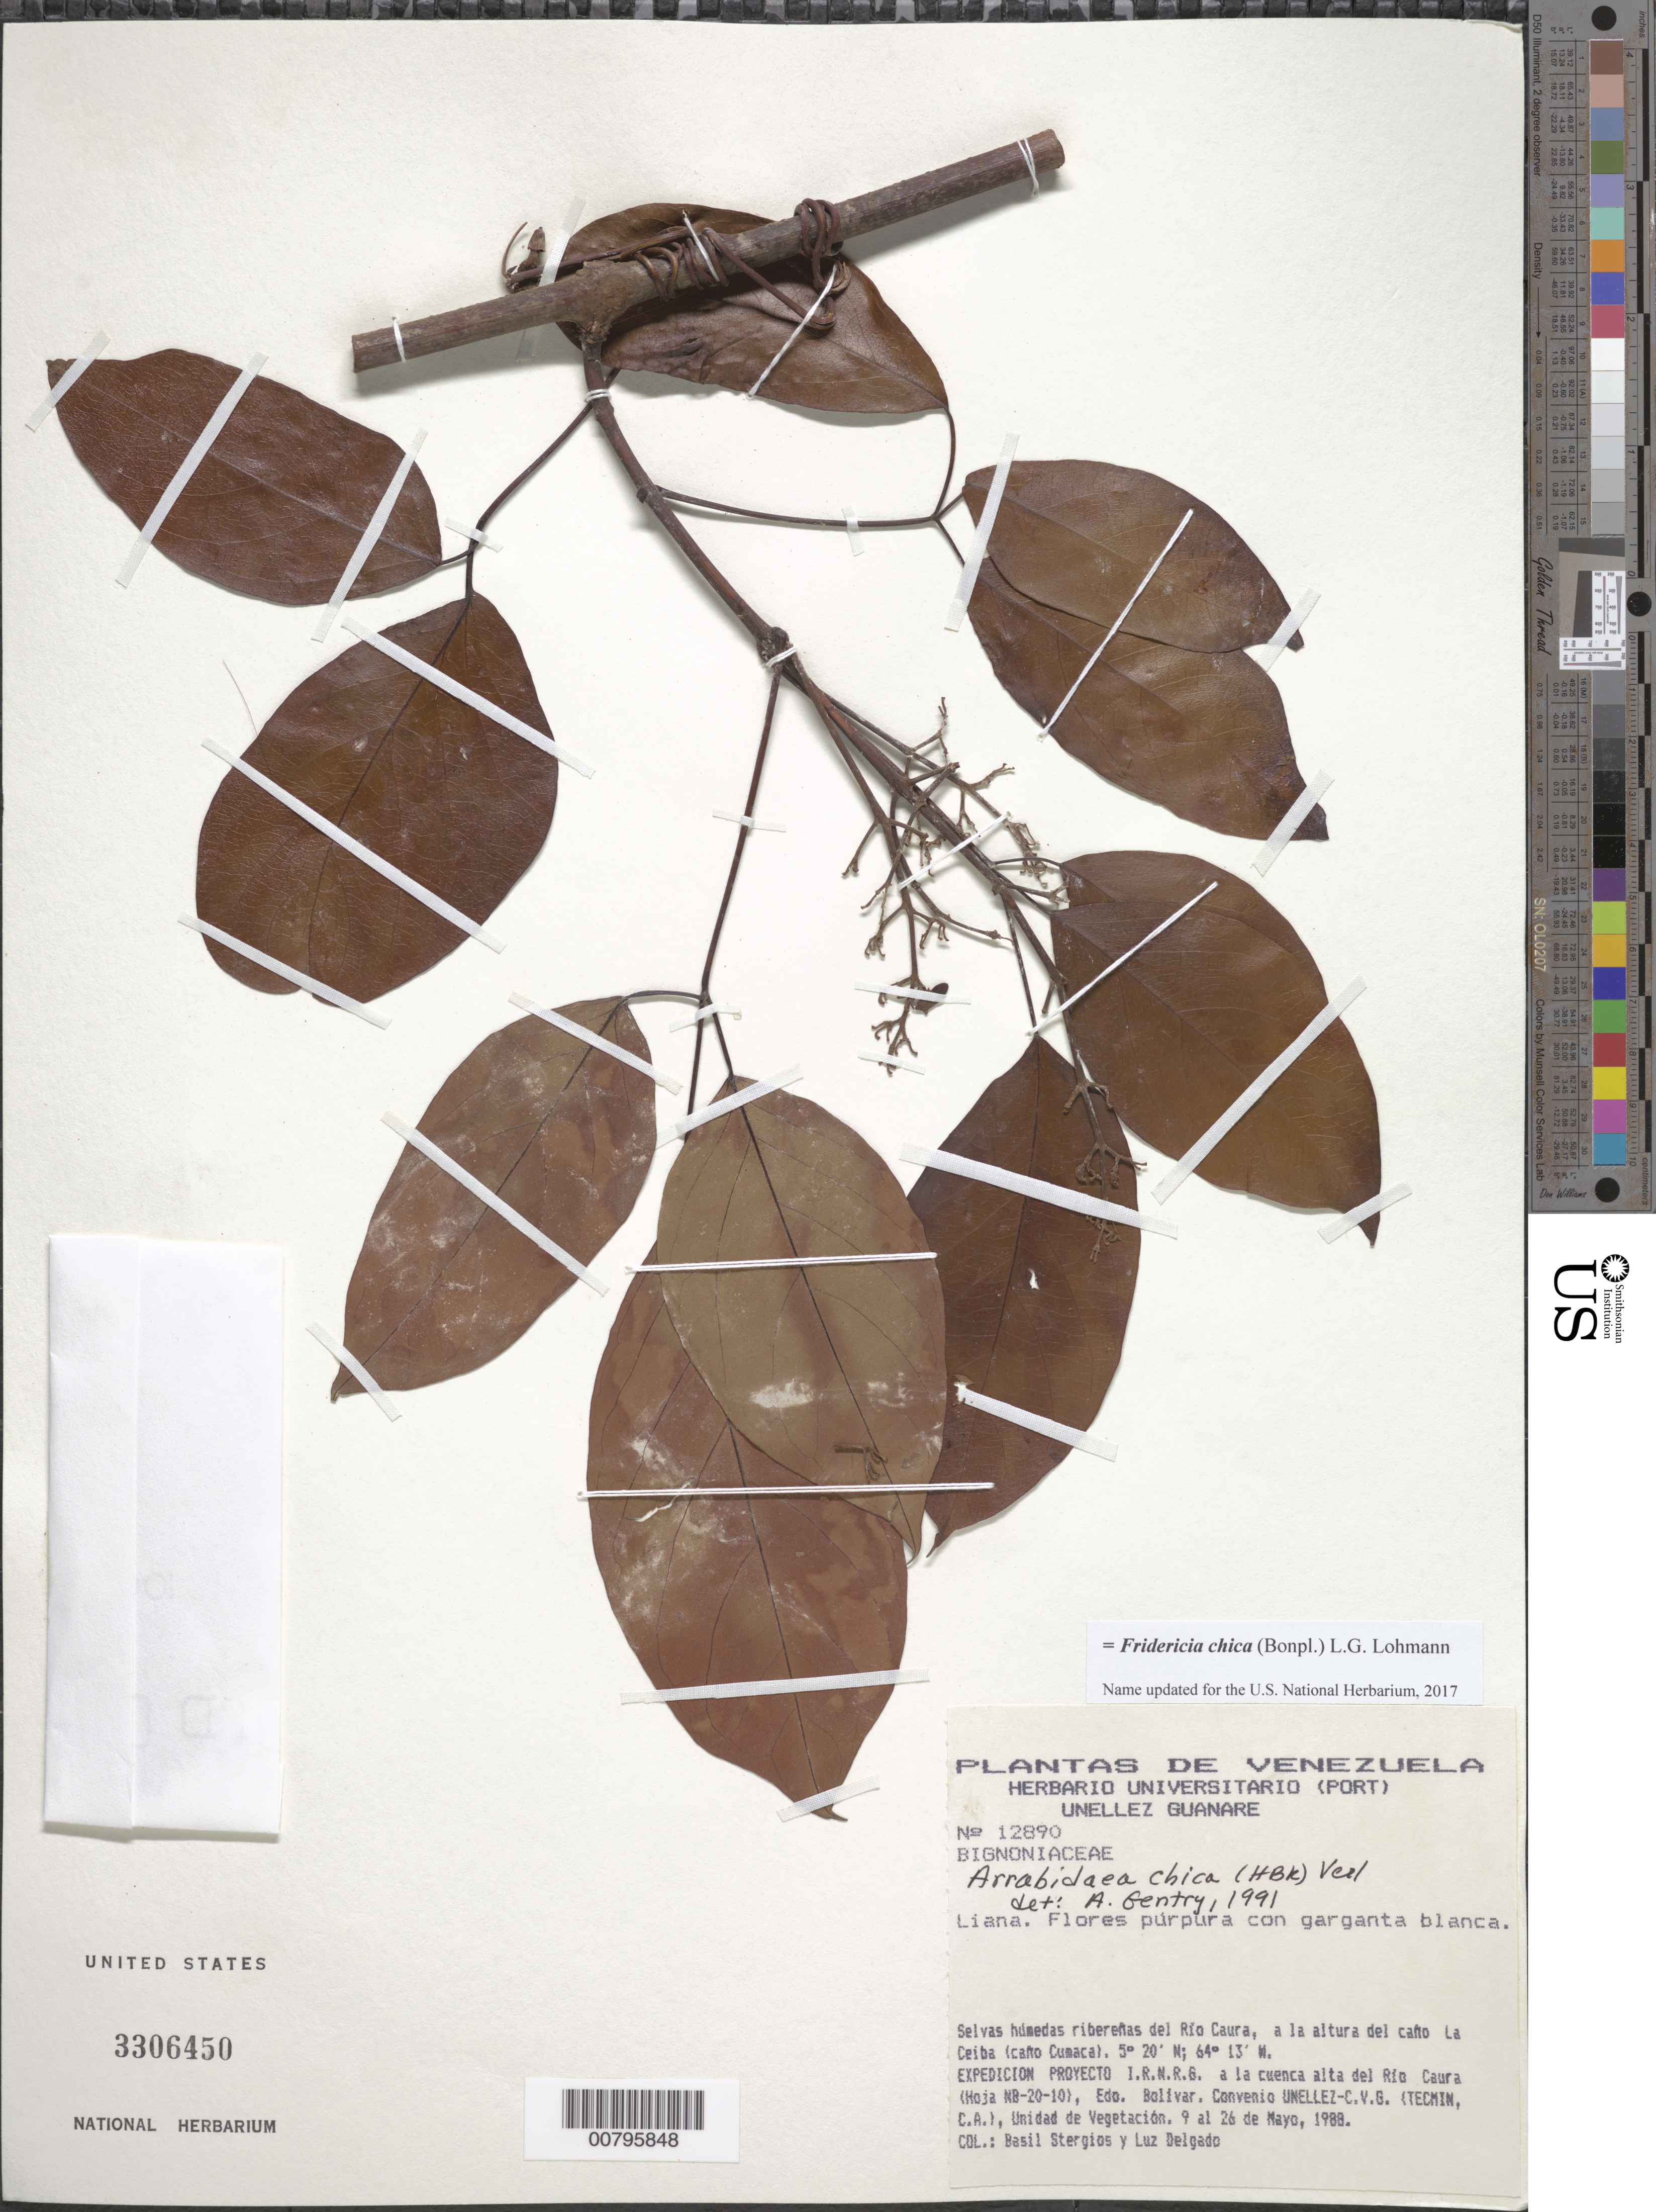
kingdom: Plantae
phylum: Tracheophyta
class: Magnoliopsida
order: Lamiales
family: Bignoniaceae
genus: Arrabidaea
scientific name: Arrabidaea chica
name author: (Humb. & Bonpl.) Verl.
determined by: Gentry, A. H.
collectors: B. G. Stergios & L. Delgado V.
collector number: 12890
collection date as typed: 9-May-88 to 26-May-88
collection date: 1988-05-09/1988-05-26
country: Venezuela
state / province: Bolívar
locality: Río Caura, Caño La Ceiba (Caño Cumaca)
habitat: Selvas húmedas ribereñas del río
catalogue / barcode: US 3306450